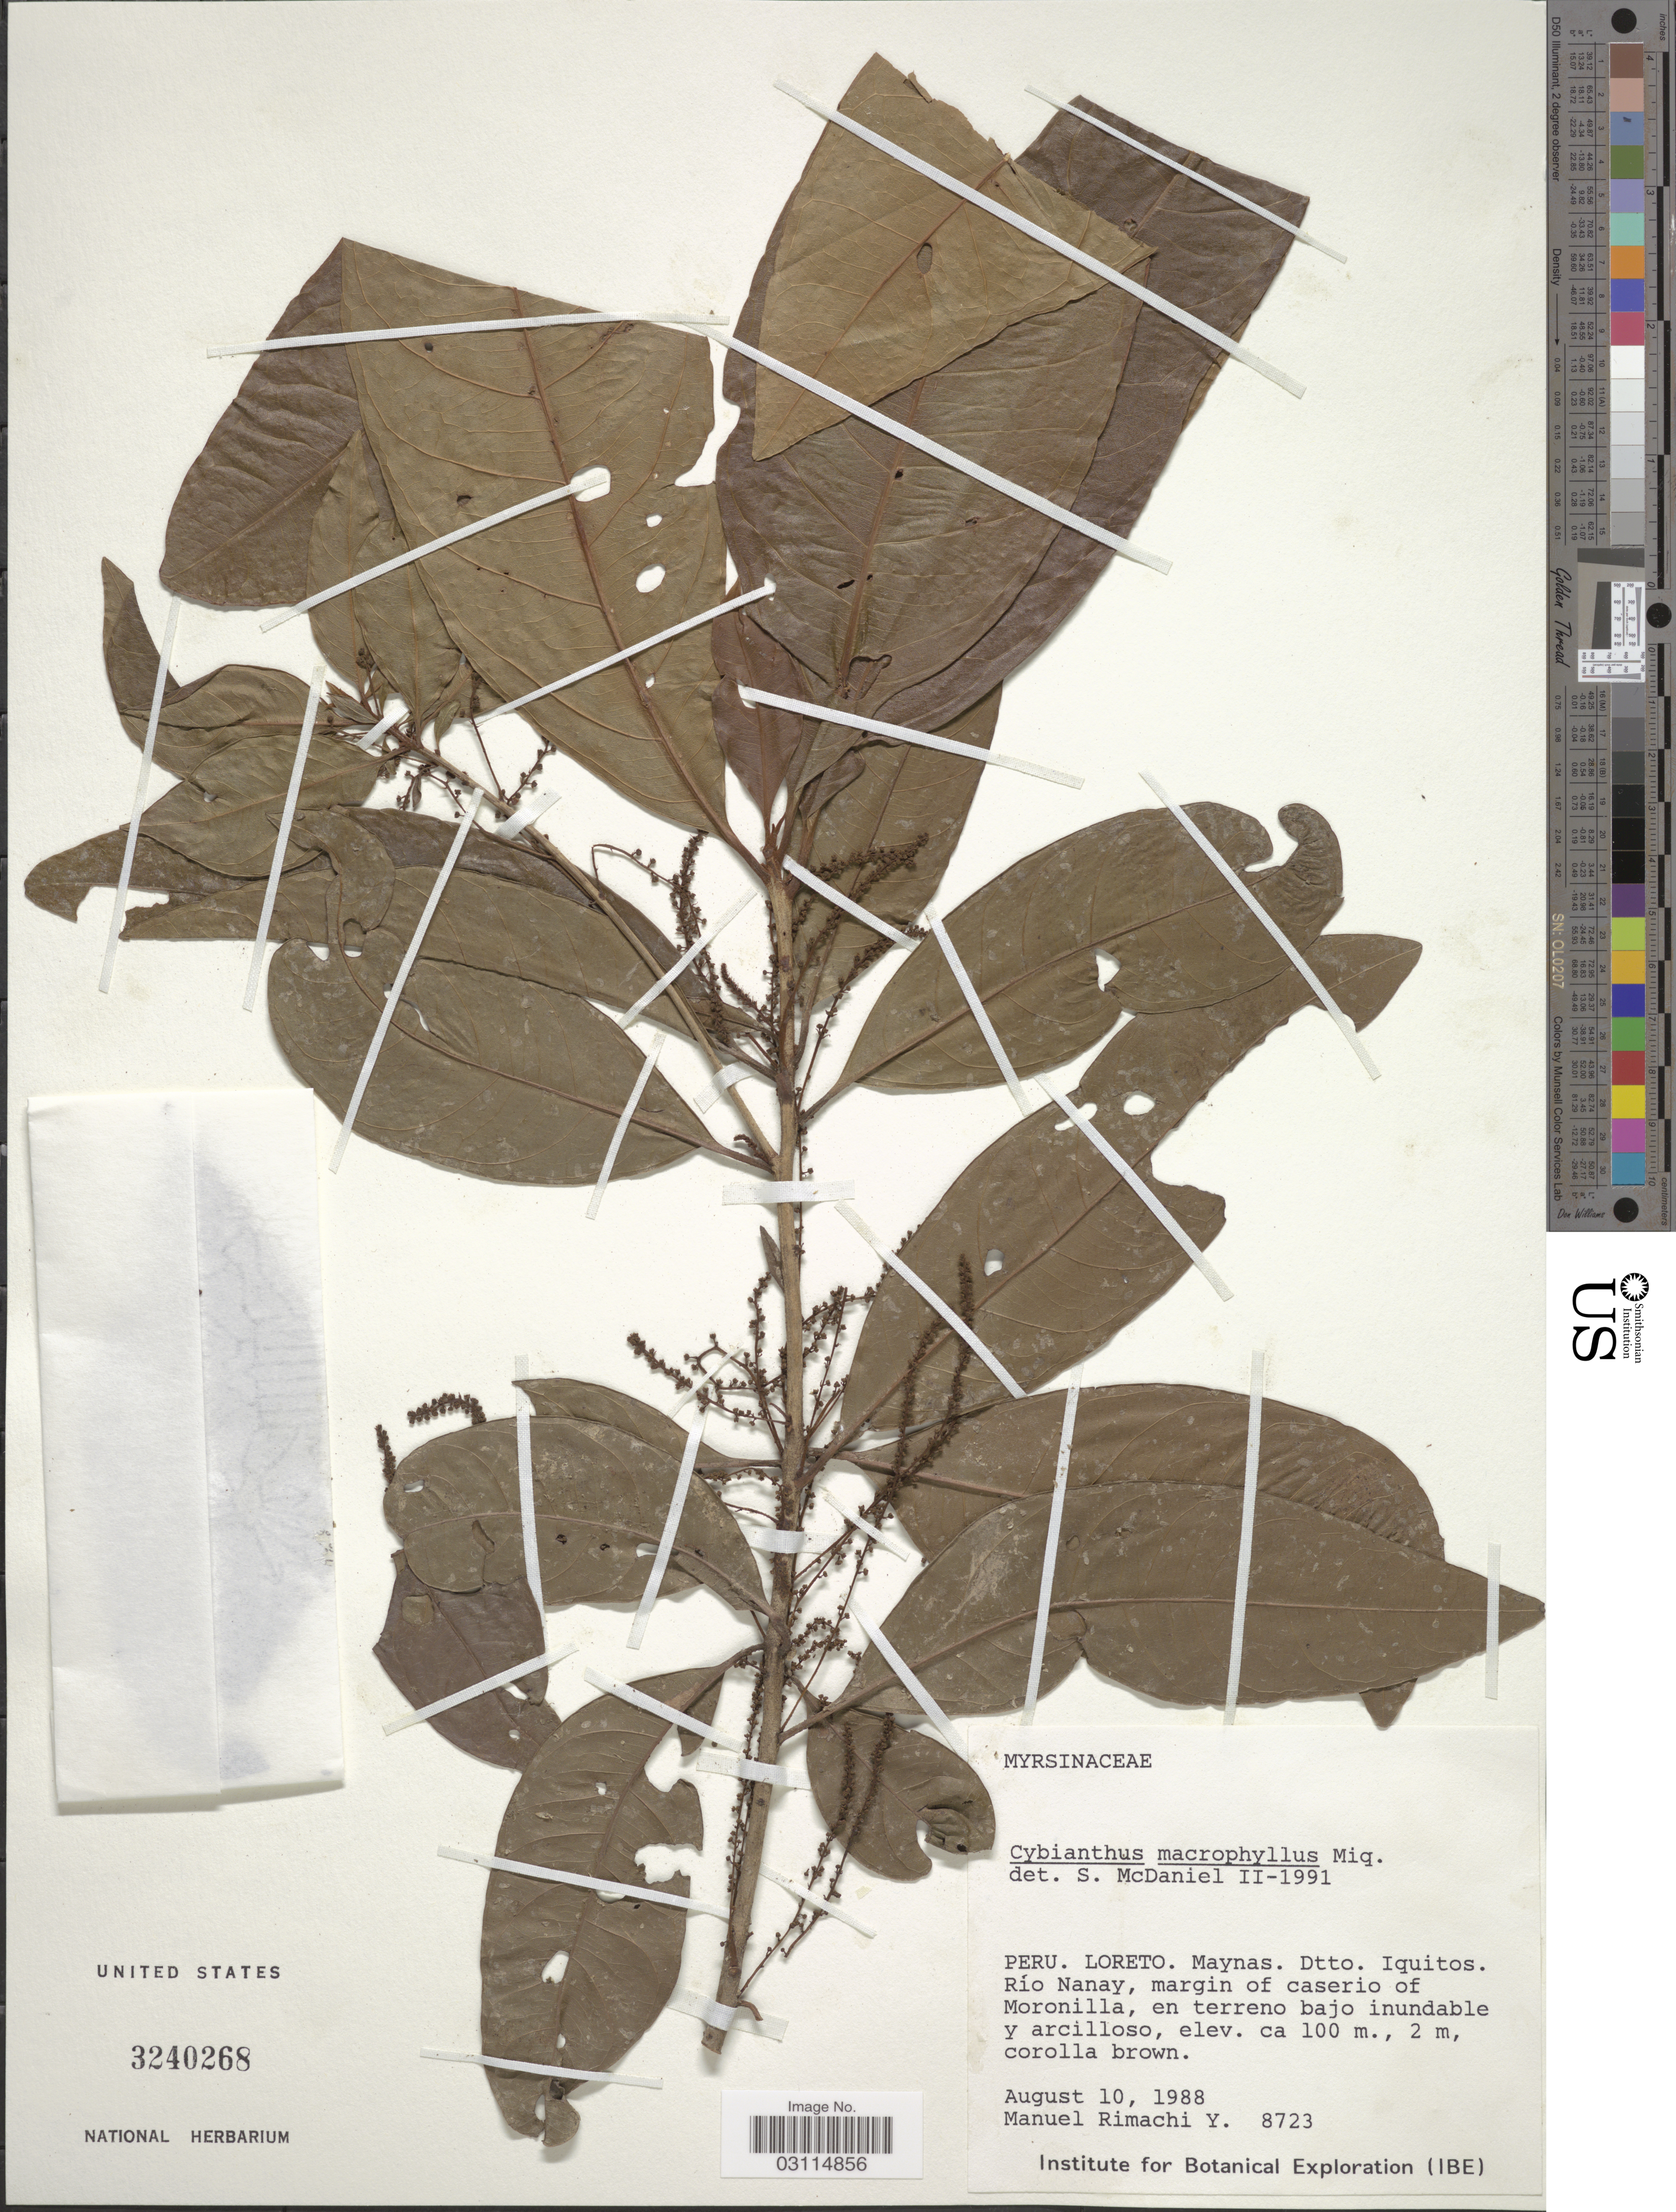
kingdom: Plantae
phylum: Tracheophyta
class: Magnoliopsida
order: Ericales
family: Primulaceae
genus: Cybianthus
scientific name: Cybianthus macrophyllus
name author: Miq.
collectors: M. Rimachi Y.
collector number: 8723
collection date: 1988-08-10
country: Peru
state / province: Loreto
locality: Maynas. Dtto. Iquitos. Río Nanay, margin of caserio of Moronilla.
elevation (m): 100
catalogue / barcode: US 3240268